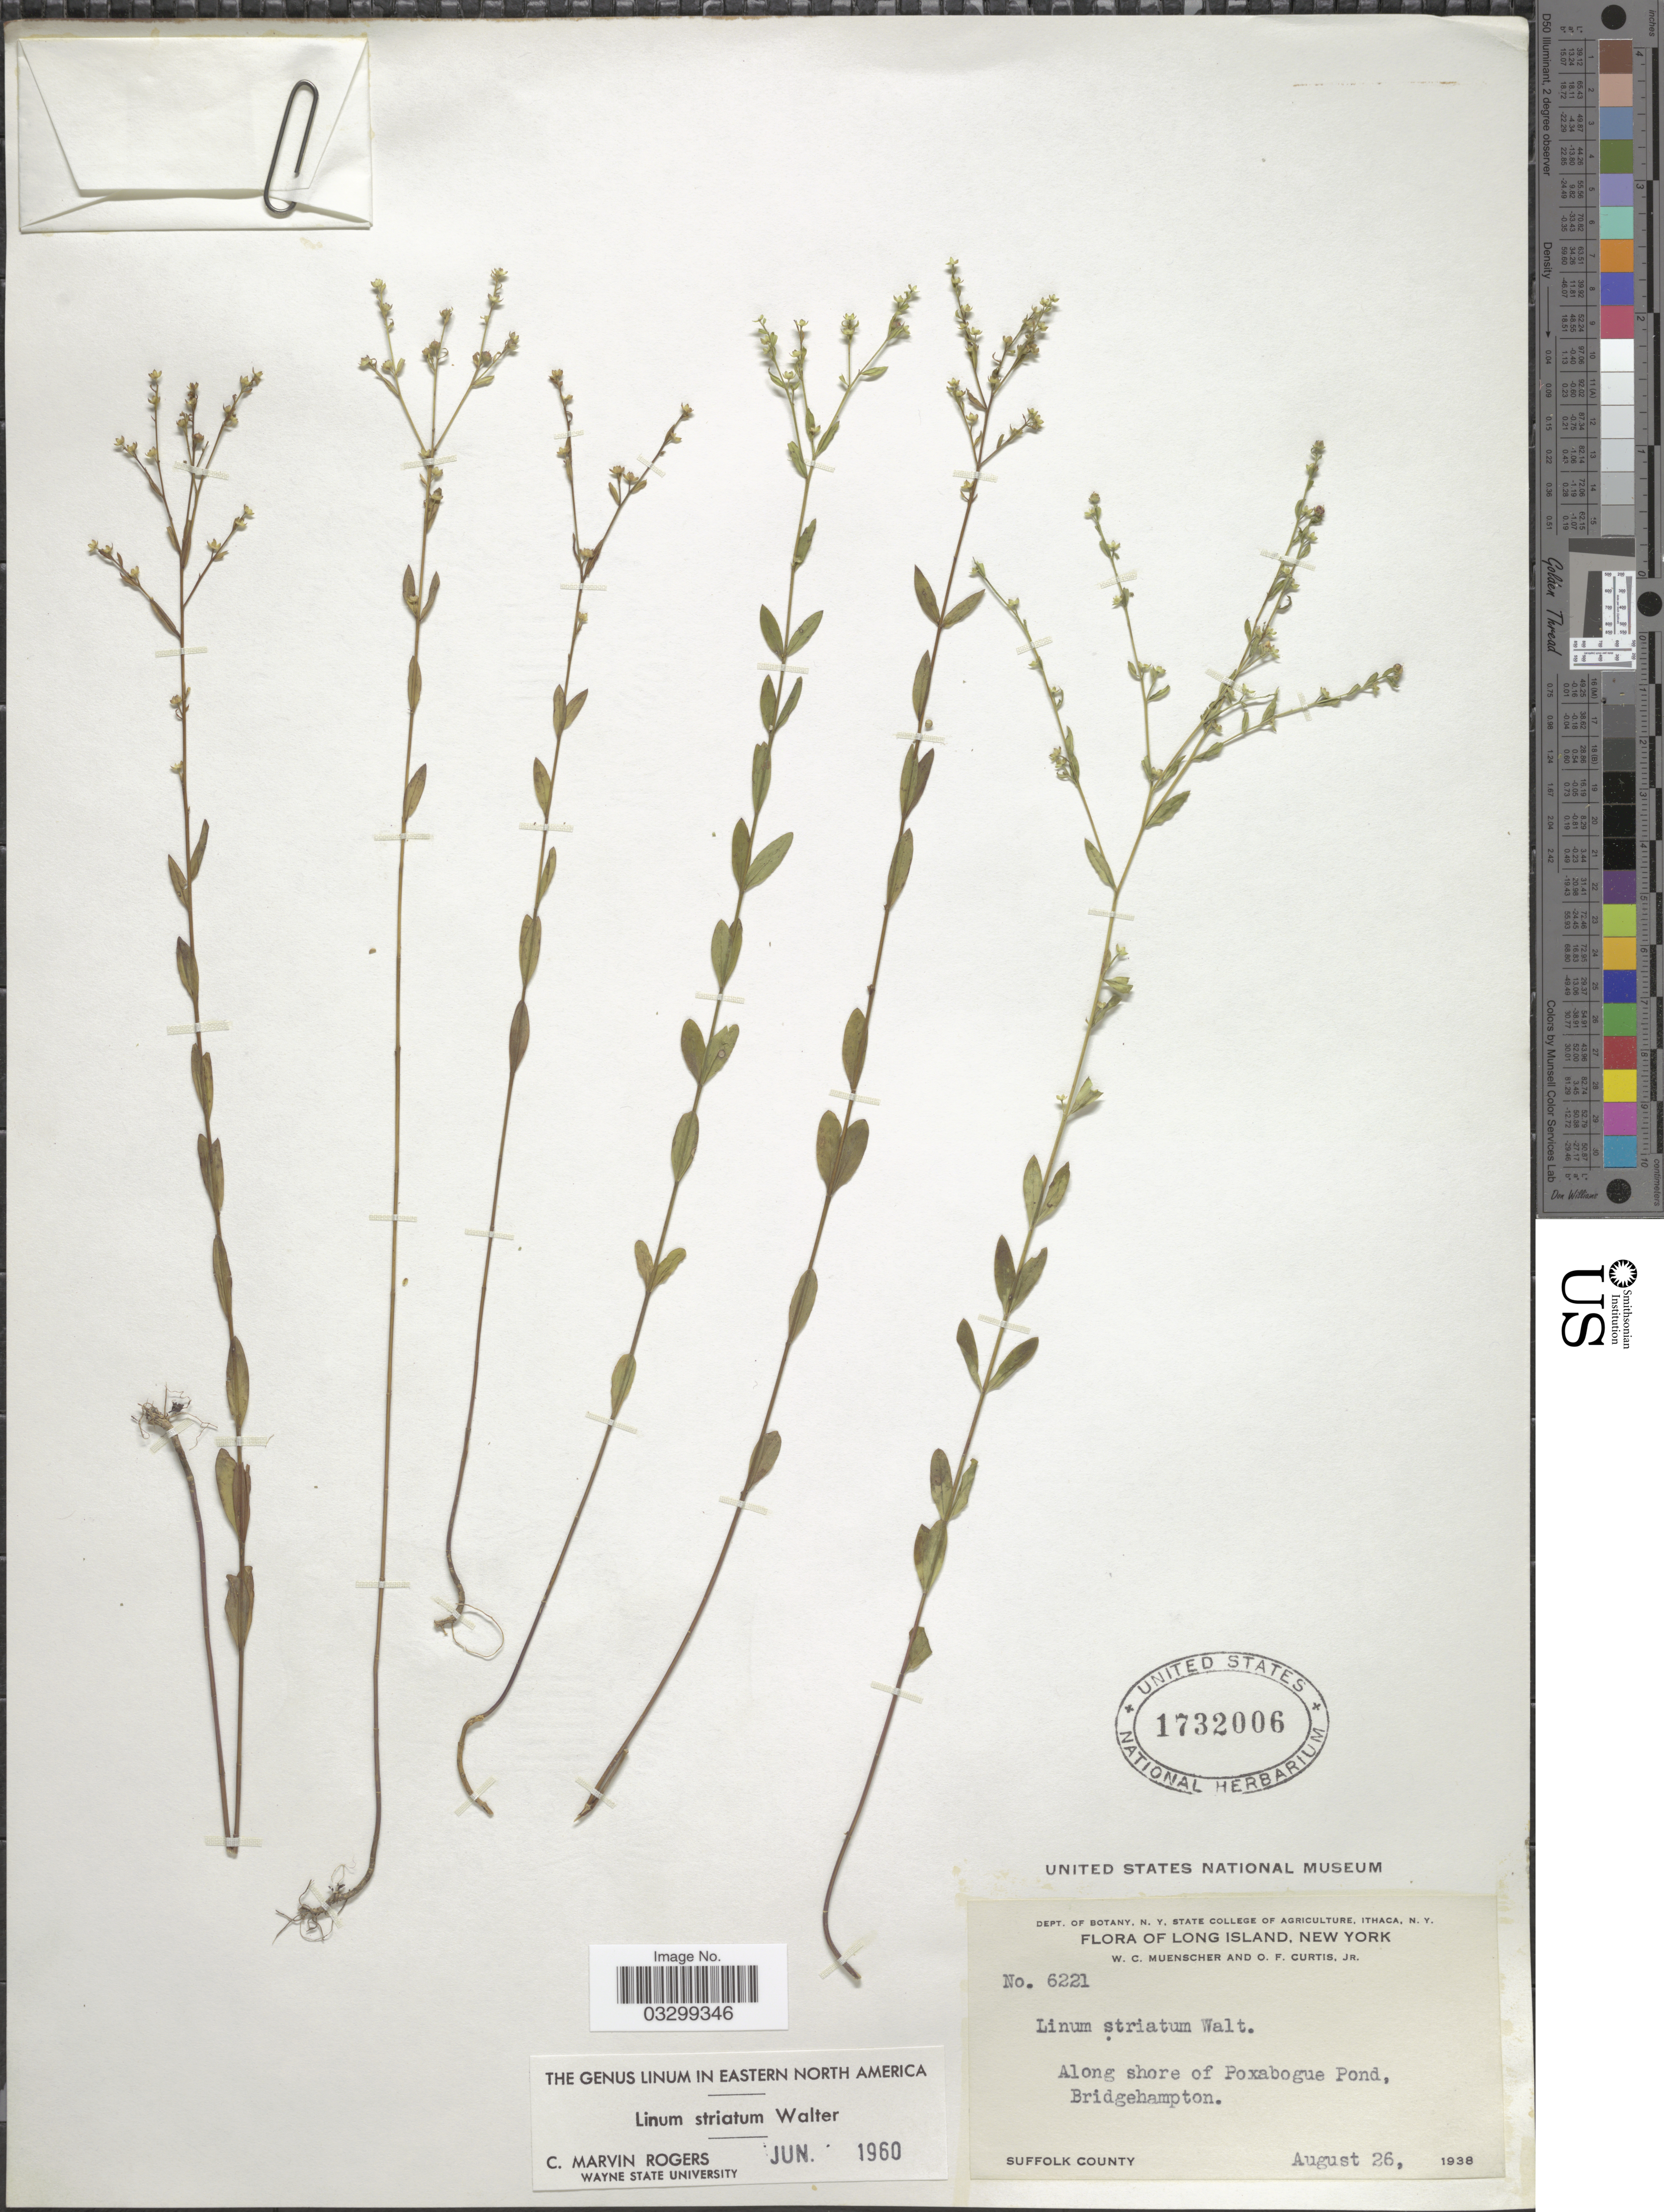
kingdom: Plantae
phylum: Tracheophyta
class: Magnoliopsida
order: Malpighiales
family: Linaceae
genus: Linum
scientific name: Linum striatum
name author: Walter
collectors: W. Muenscher & O. Curtis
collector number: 6221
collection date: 1938-08-26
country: United States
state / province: New York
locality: Long Island. Along shore of Poxabogue Pond, Bridgehampton. Suffolk County.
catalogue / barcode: US 1732006